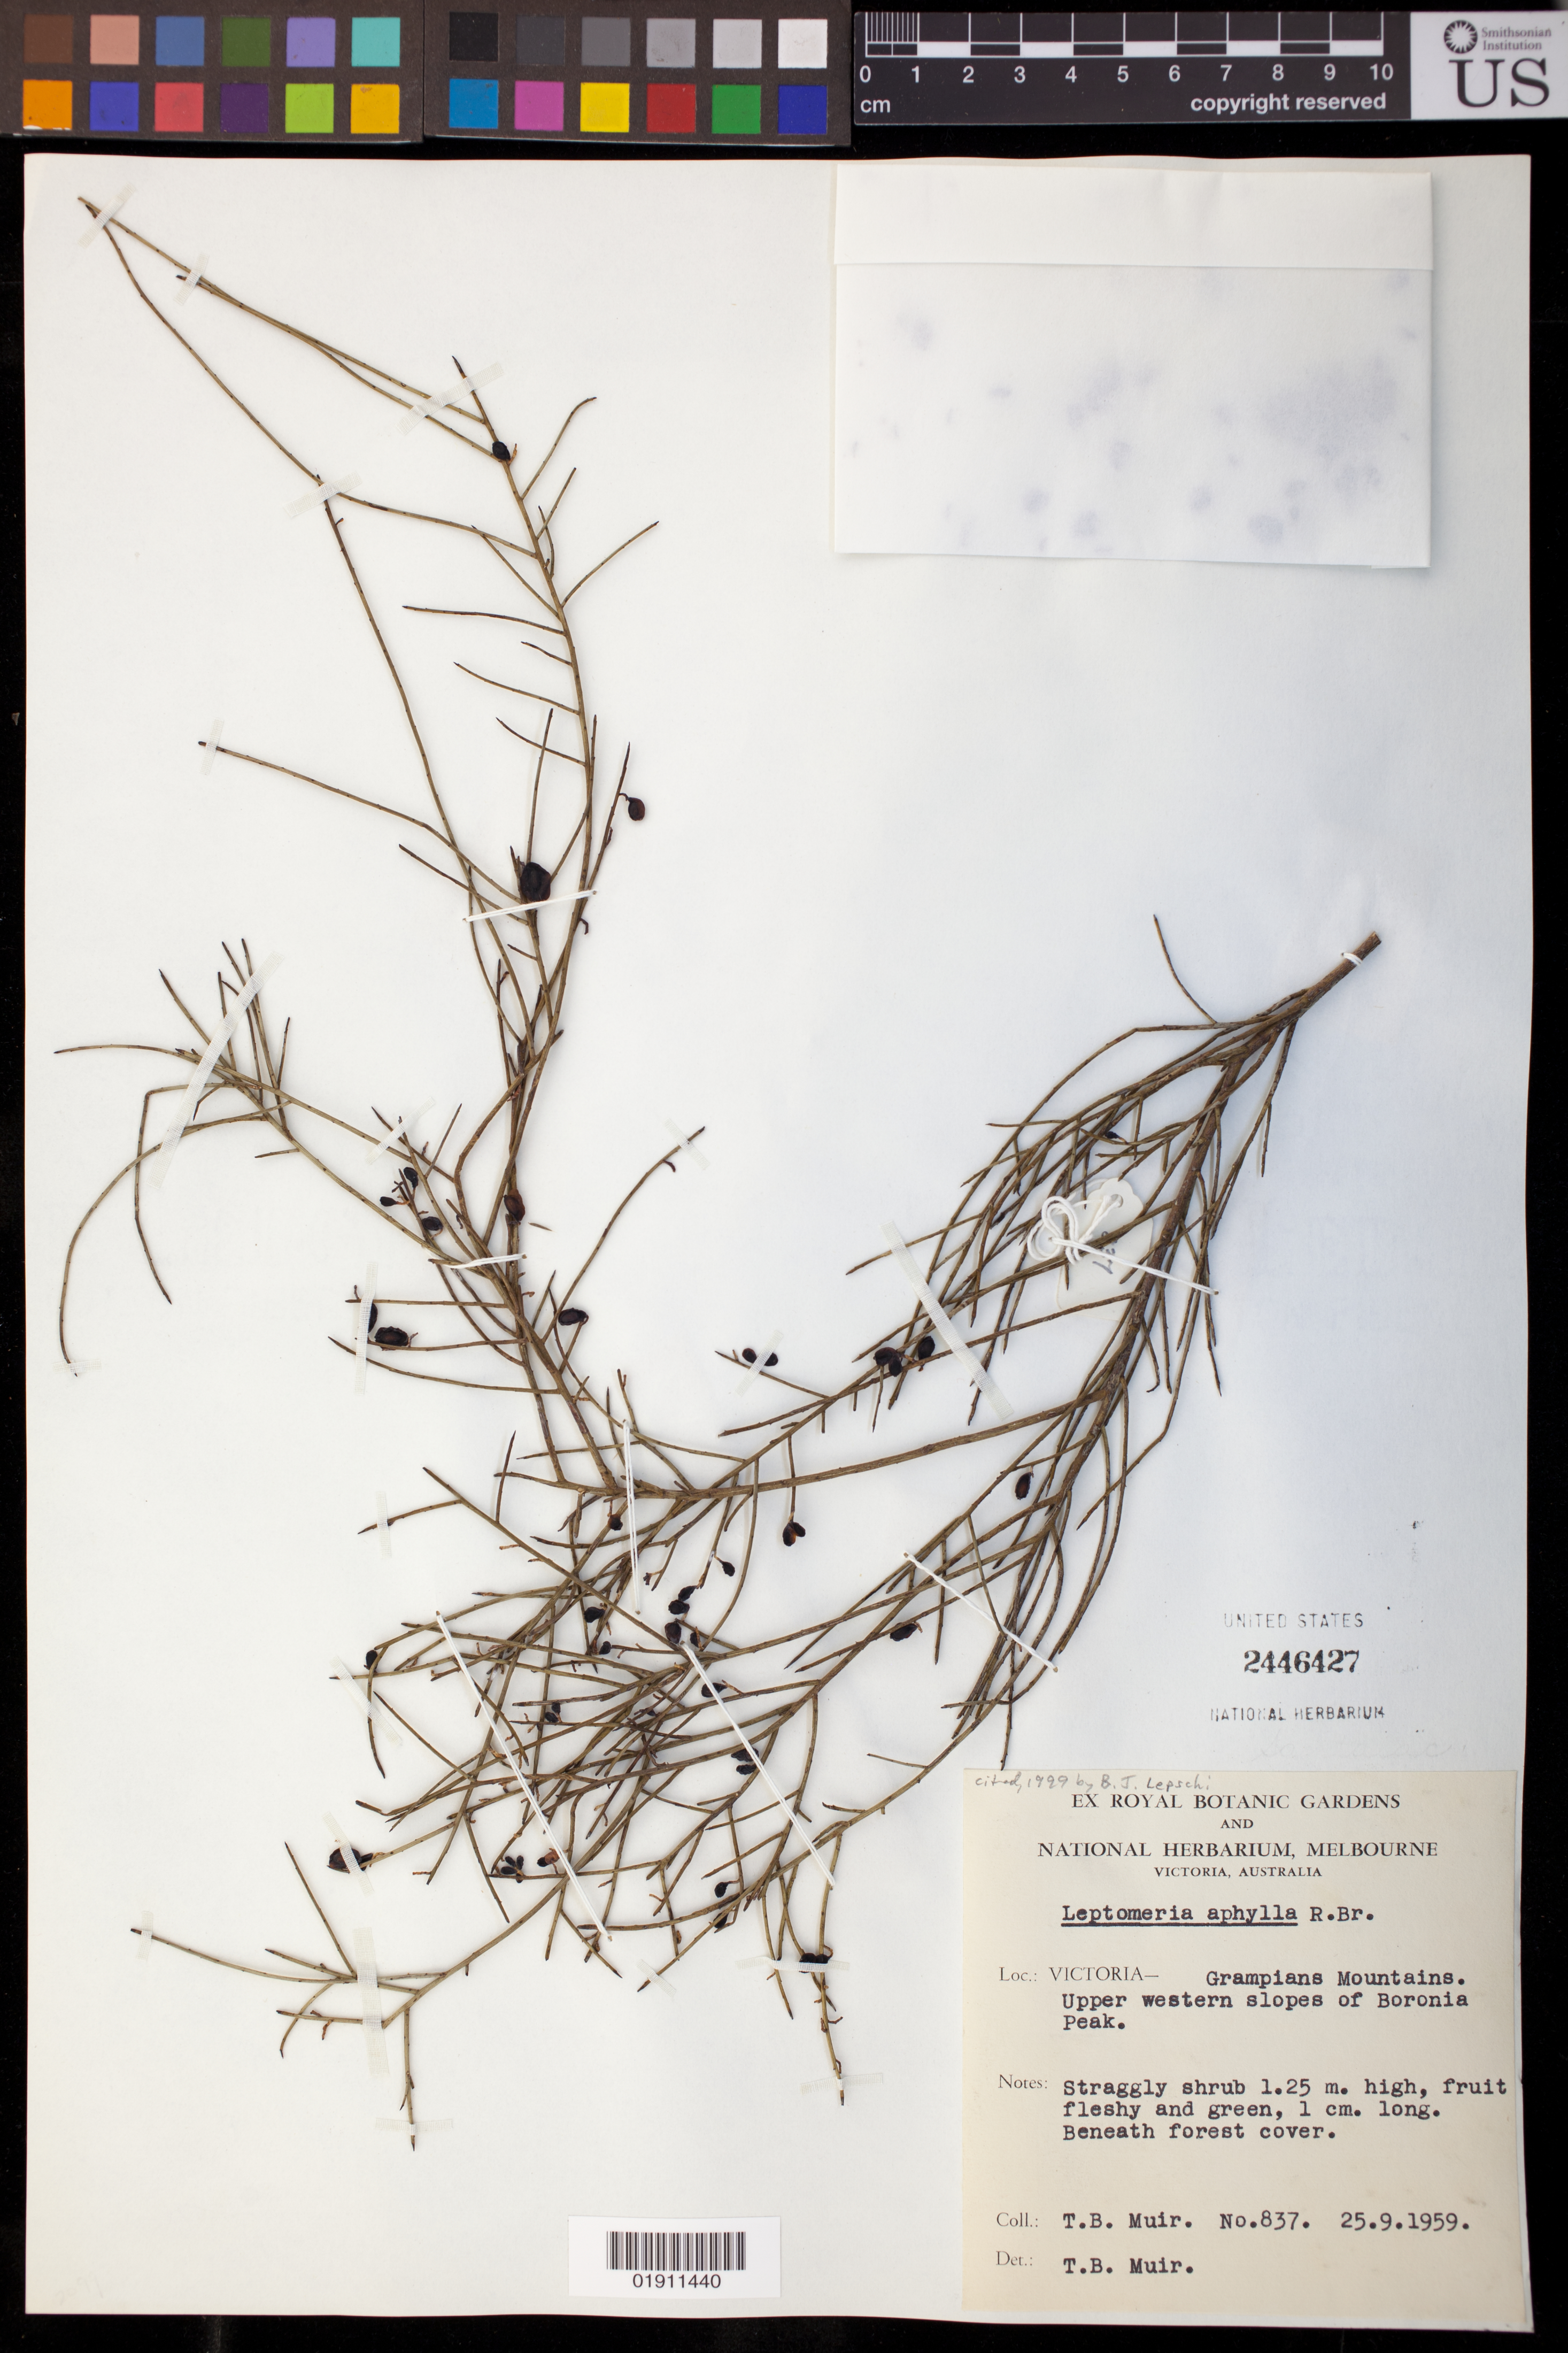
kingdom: Plantae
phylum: Tracheophyta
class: Magnoliopsida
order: Santalales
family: Amphorogynaceae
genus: Leptomeria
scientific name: Leptomeria aphylla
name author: R. Br.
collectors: T. Muir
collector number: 837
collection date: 1959-09-25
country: Australia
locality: Grampians Mountains. Upper western slopes of Boronia Peak.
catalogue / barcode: US 2446427